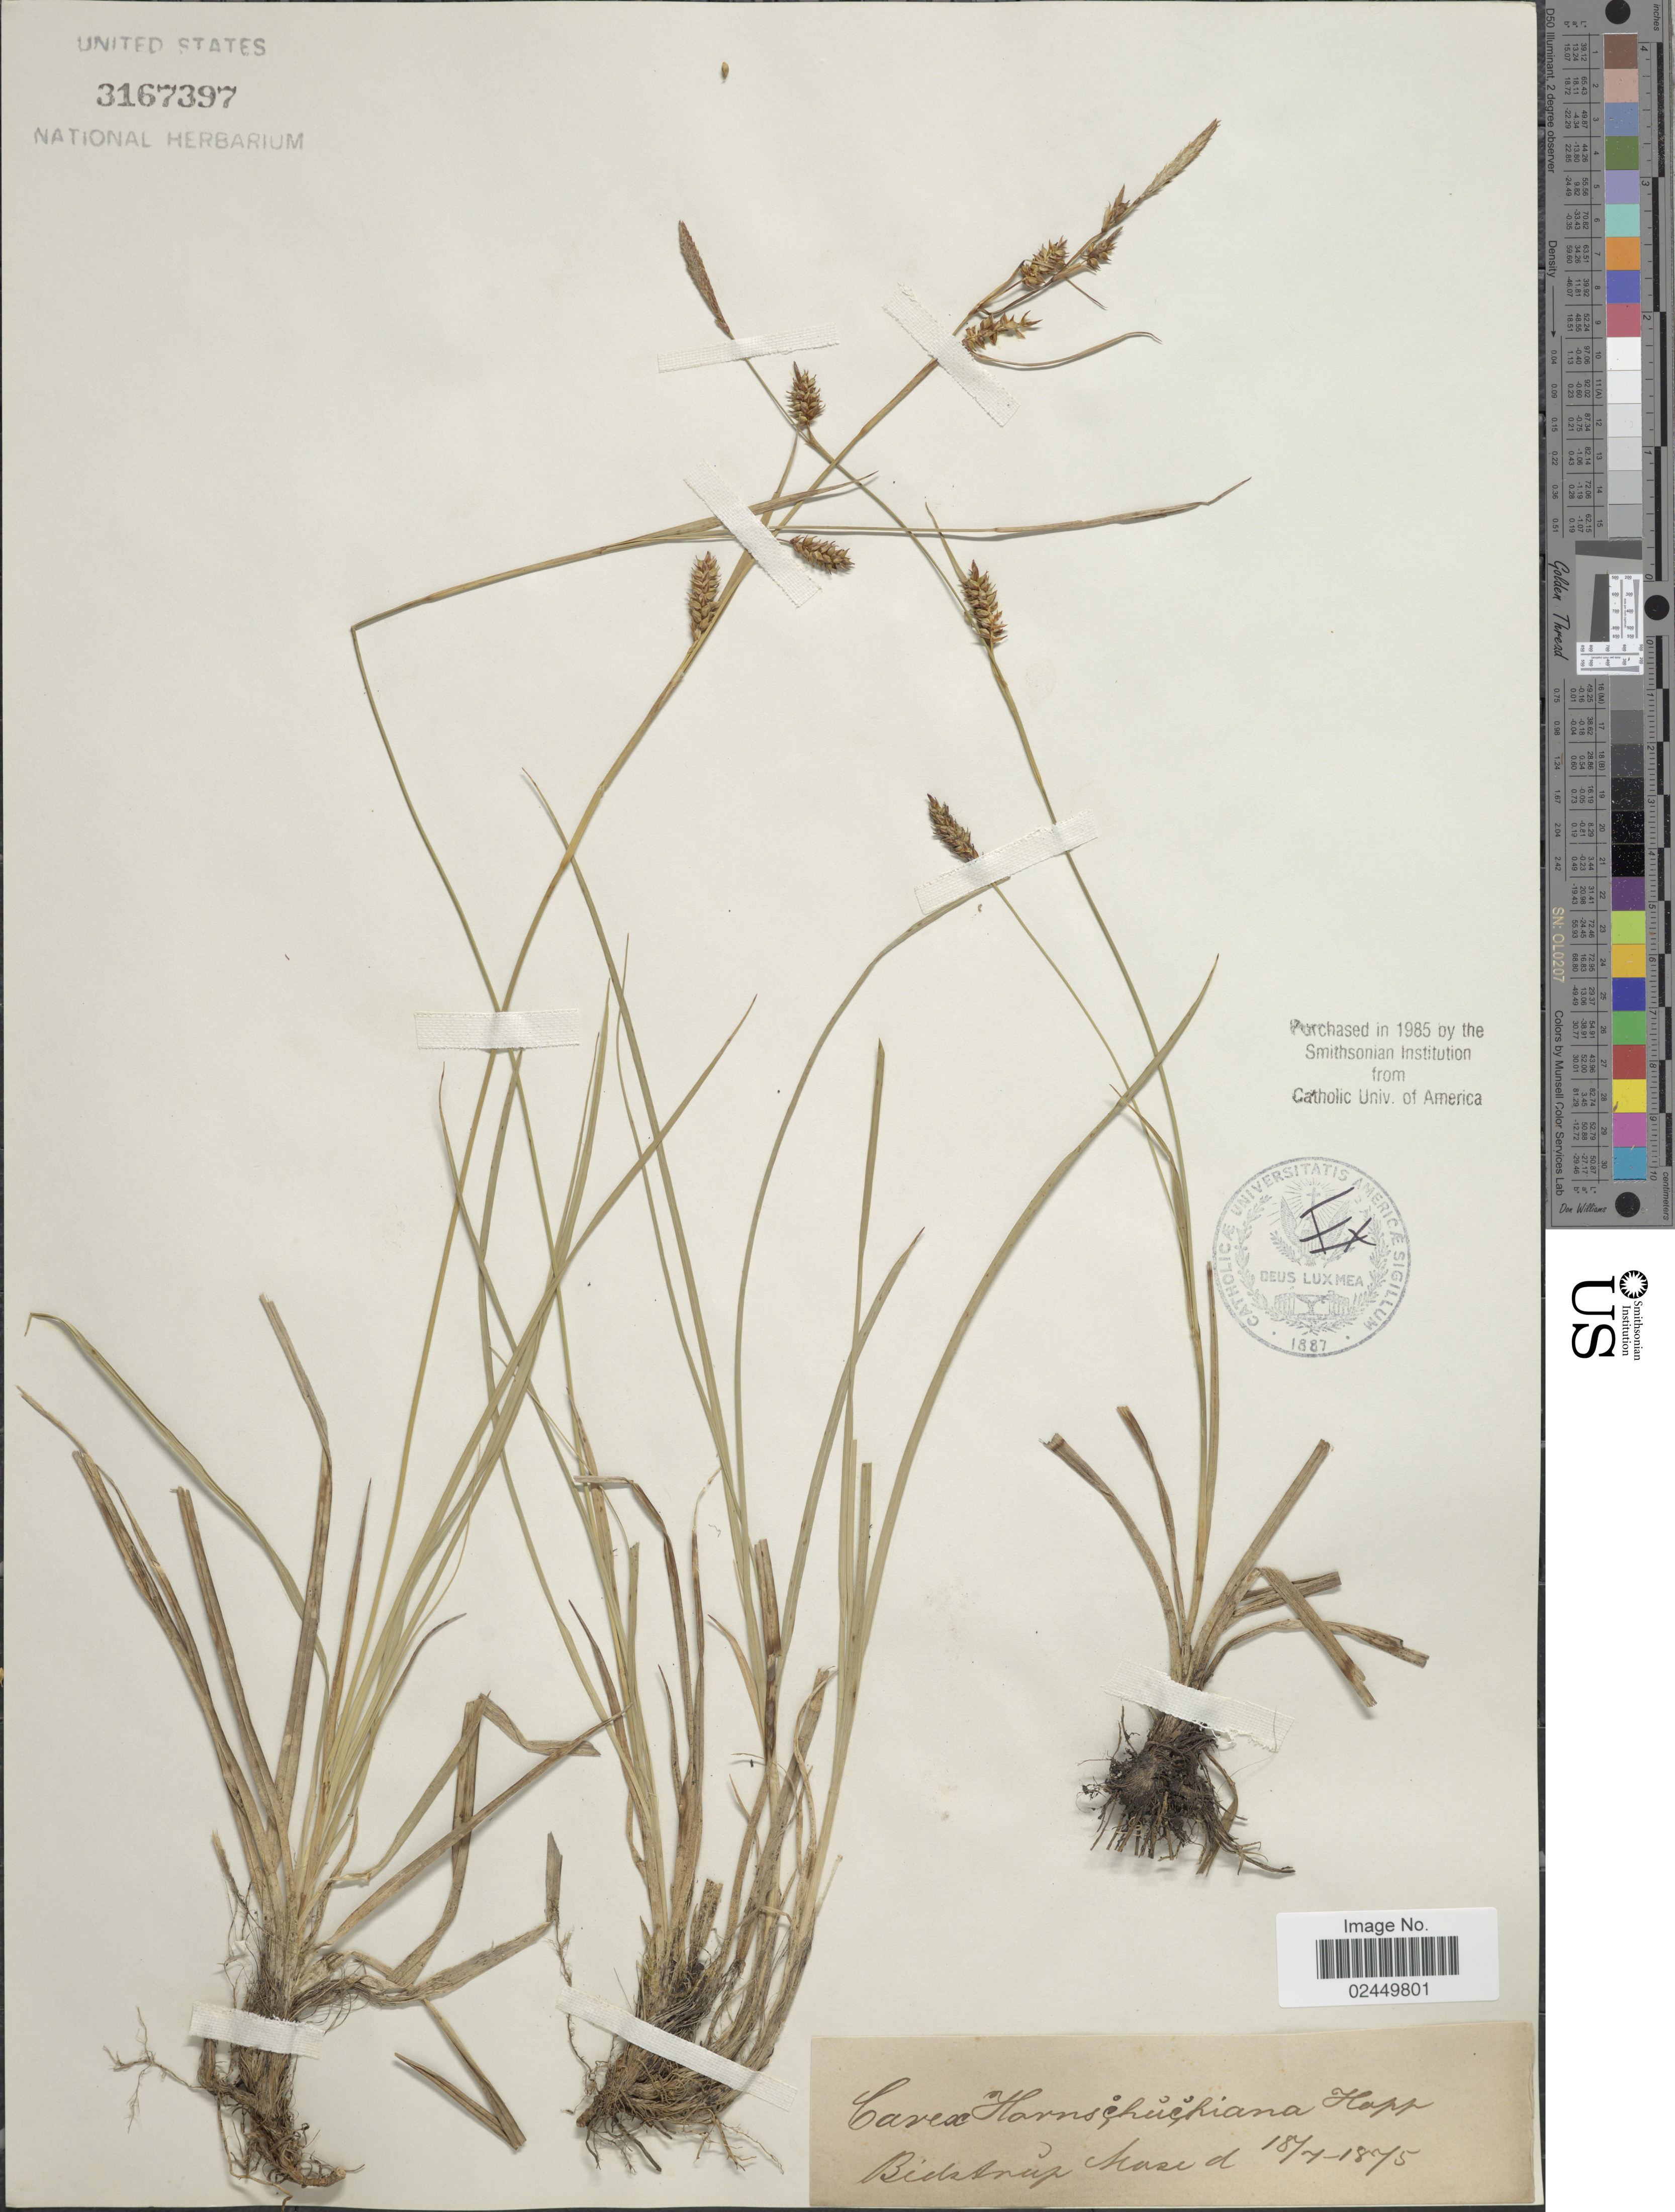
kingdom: Plantae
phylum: Tracheophyta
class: Liliopsida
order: Poales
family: Cyperaceae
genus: Carex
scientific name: Carex hostiana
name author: DC.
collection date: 1875-07-18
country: Denmark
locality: Bidstrup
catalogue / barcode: US 3167397